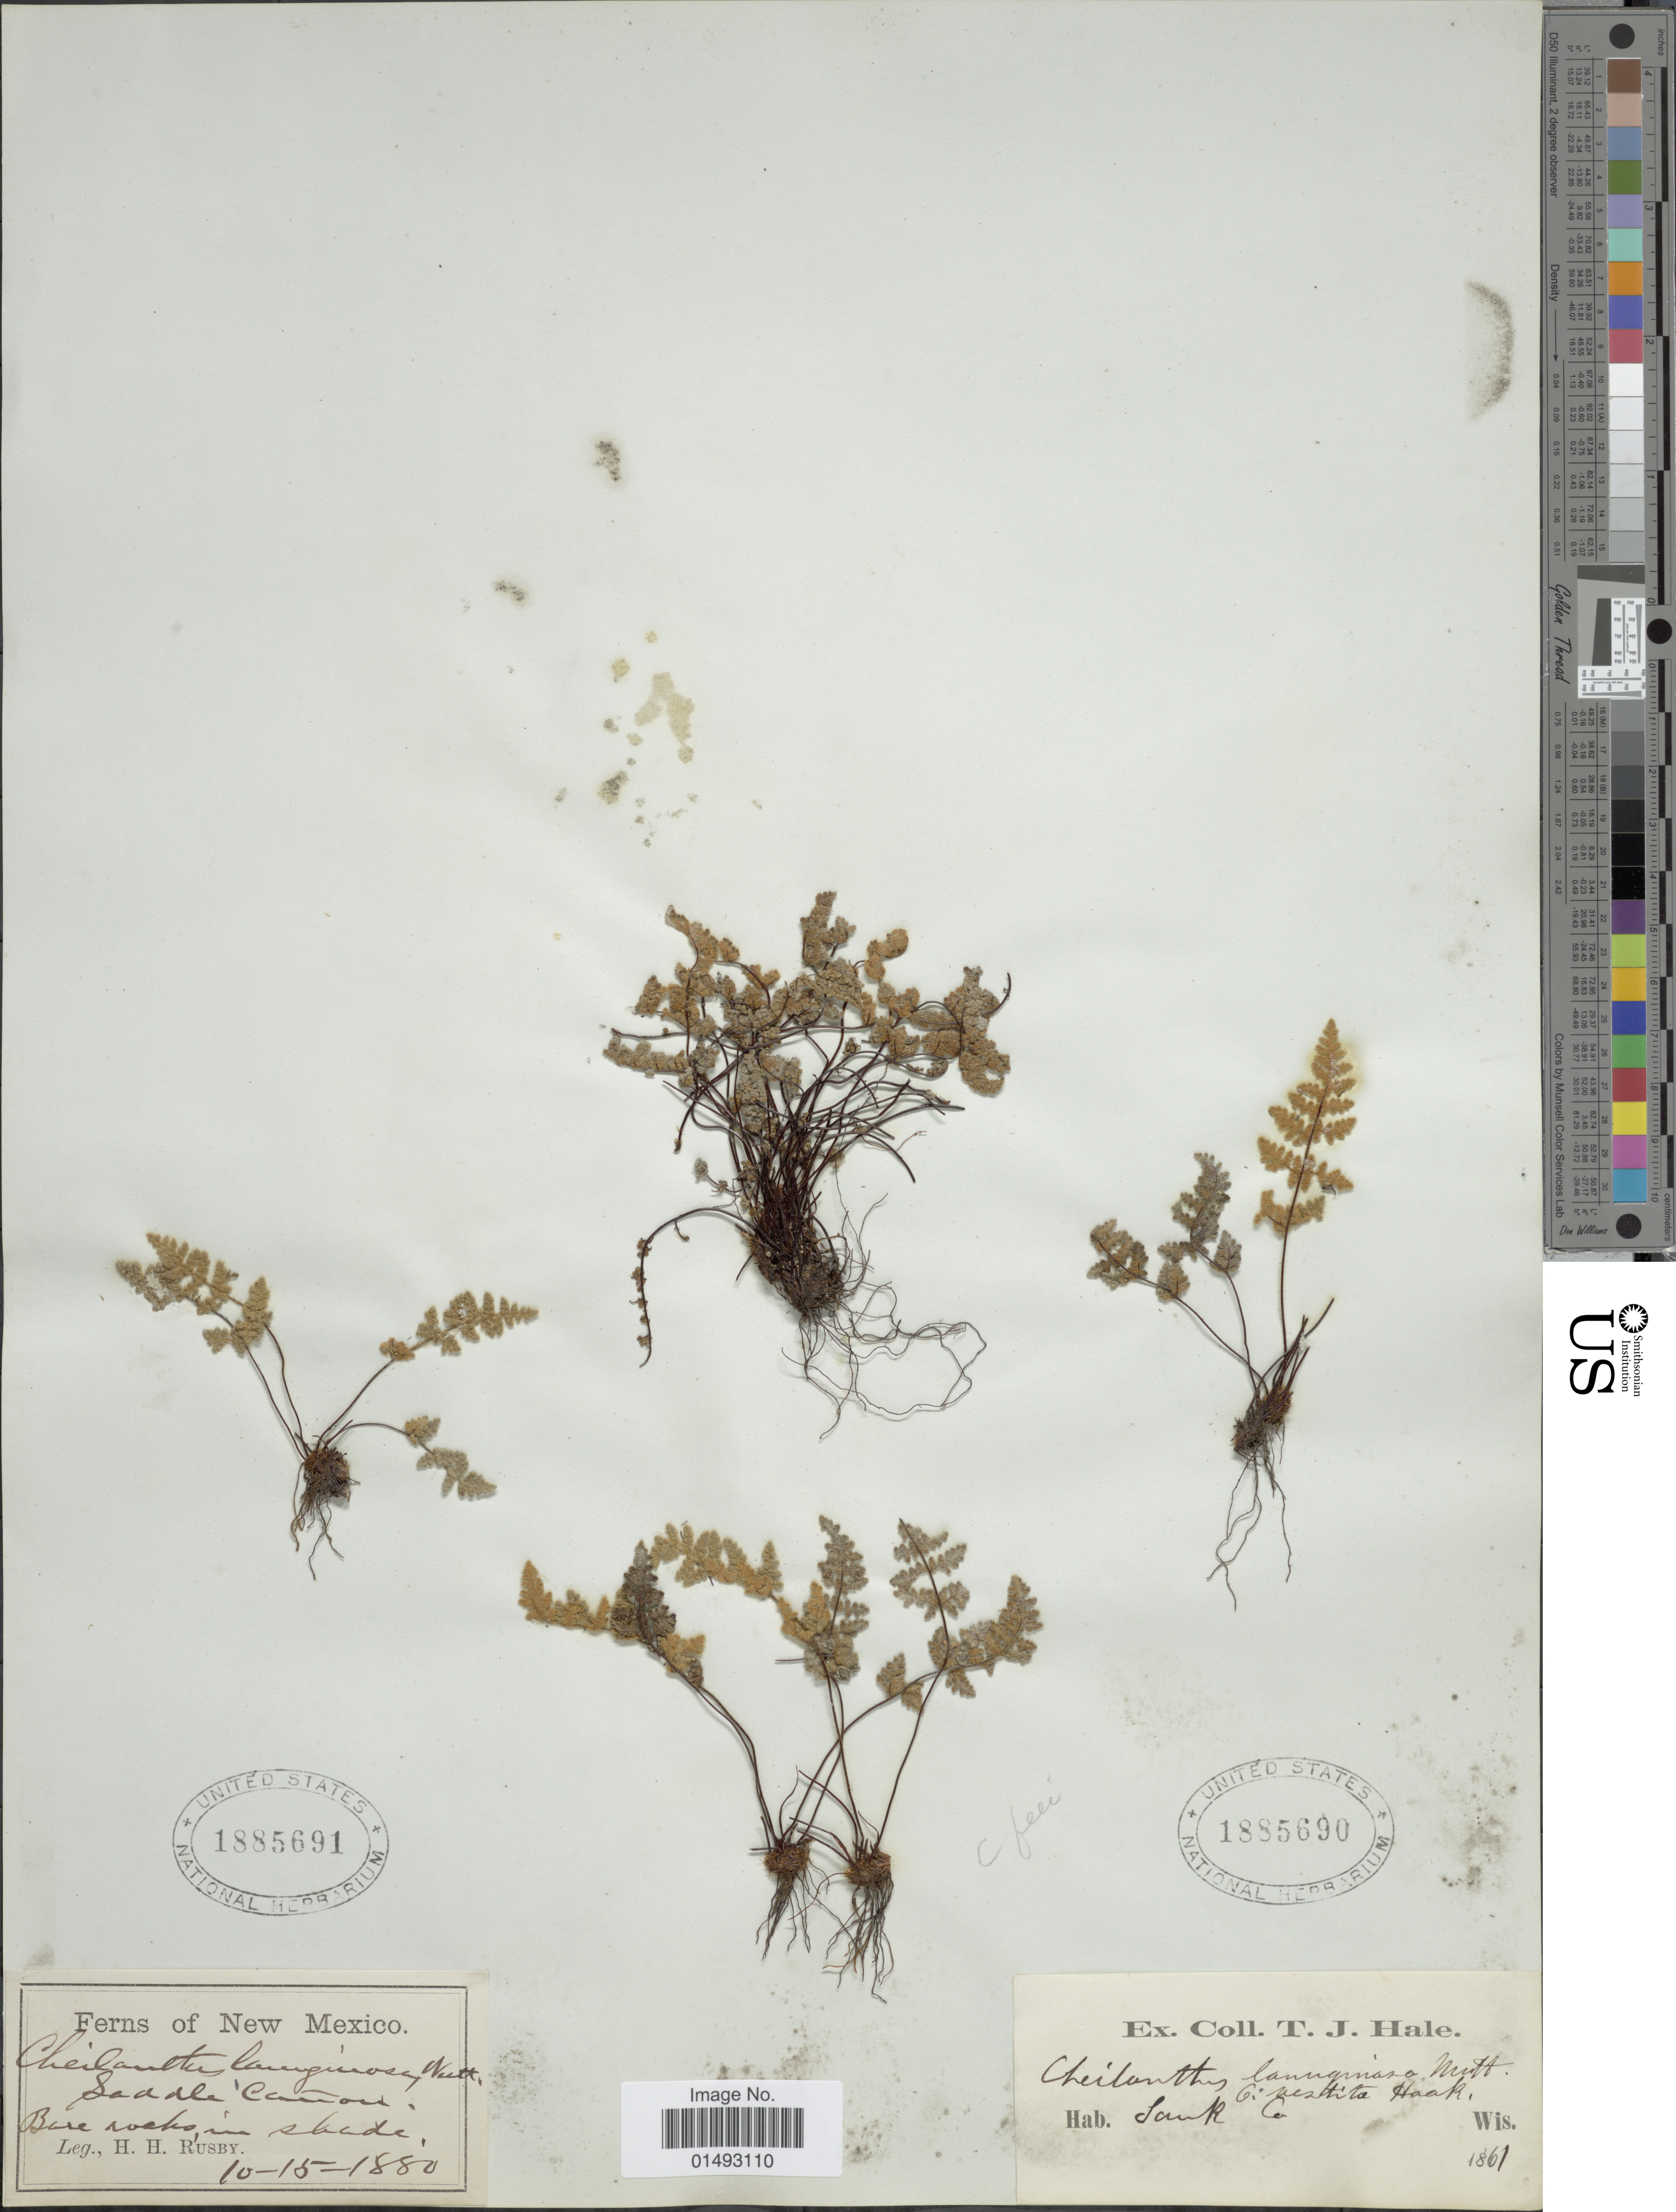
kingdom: Plantae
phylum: Tracheophyta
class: Polypodiopsida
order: Polypodiales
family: Pteridaceae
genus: Myriopteris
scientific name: Myriopteris gracilis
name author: Fée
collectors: T. Hale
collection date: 1861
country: United States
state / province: Wisconsin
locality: Sauk Co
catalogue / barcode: US 1885690-2